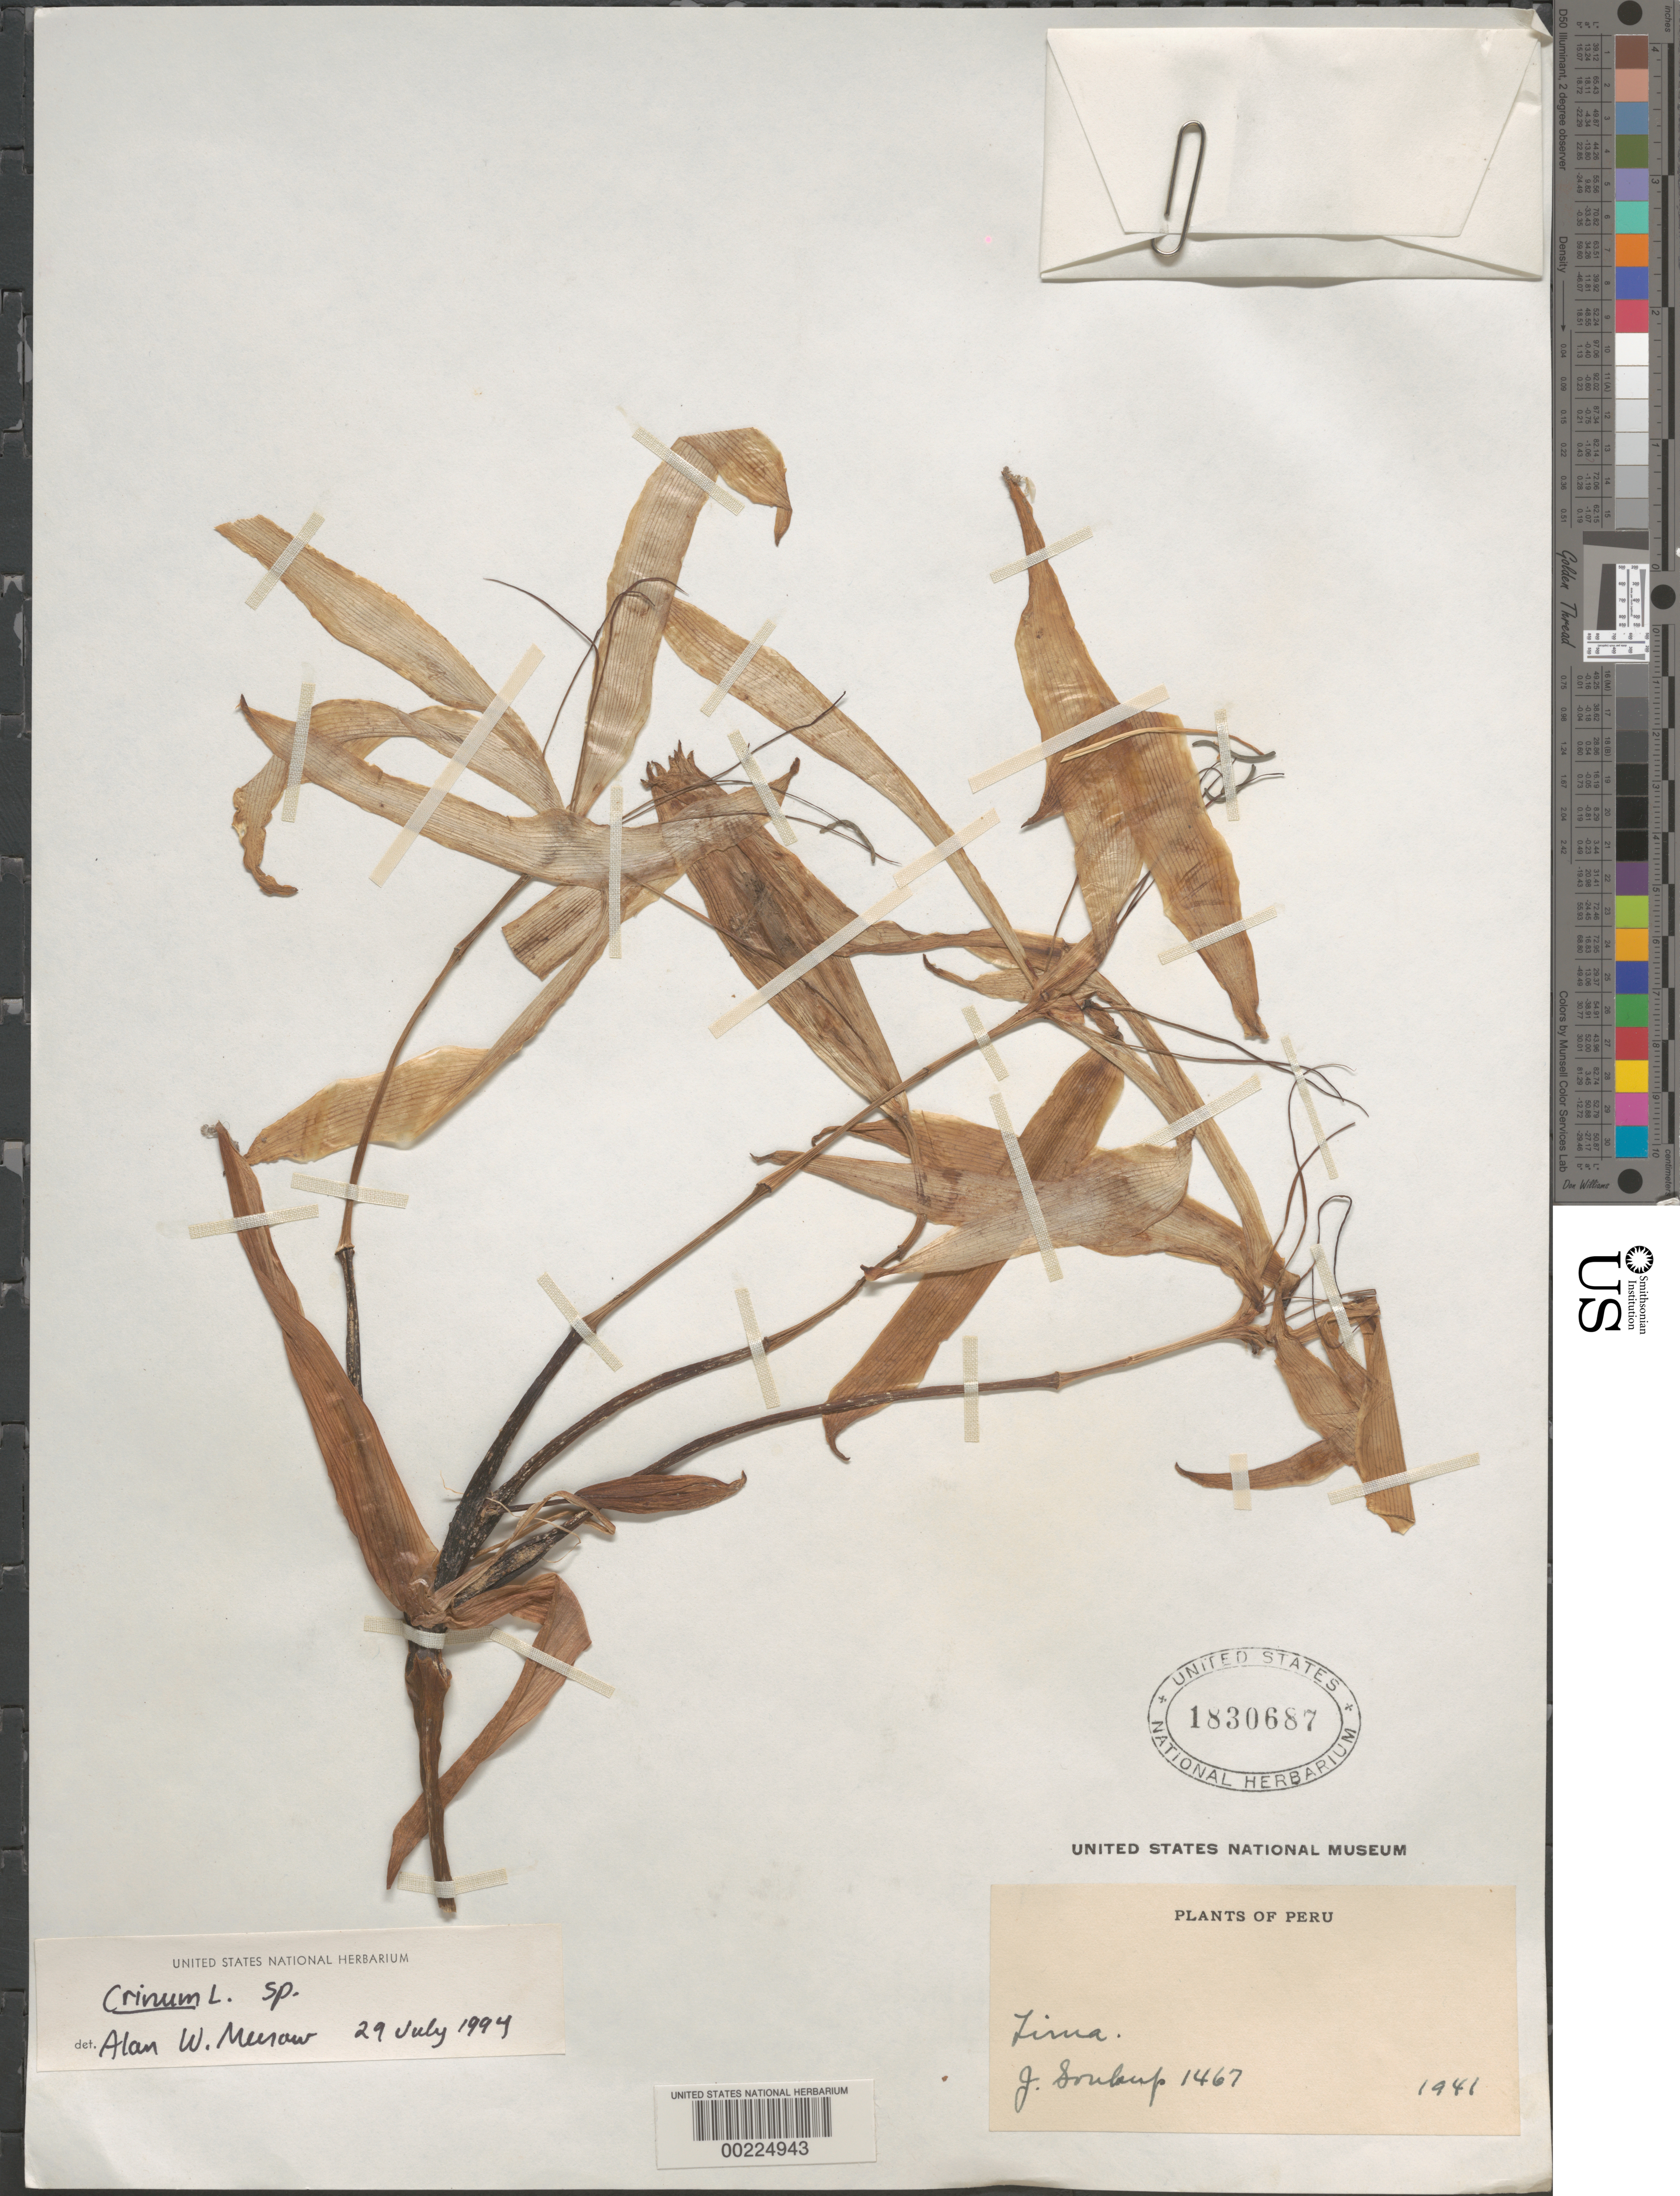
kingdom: Plantae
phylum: Tracheophyta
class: Liliopsida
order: Asparagales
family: Amaryllidaceae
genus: Crinum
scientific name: Crinum sp.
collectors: J. J. Soukup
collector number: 1467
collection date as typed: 1941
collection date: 1941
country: Peru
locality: Lima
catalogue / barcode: US 1830687